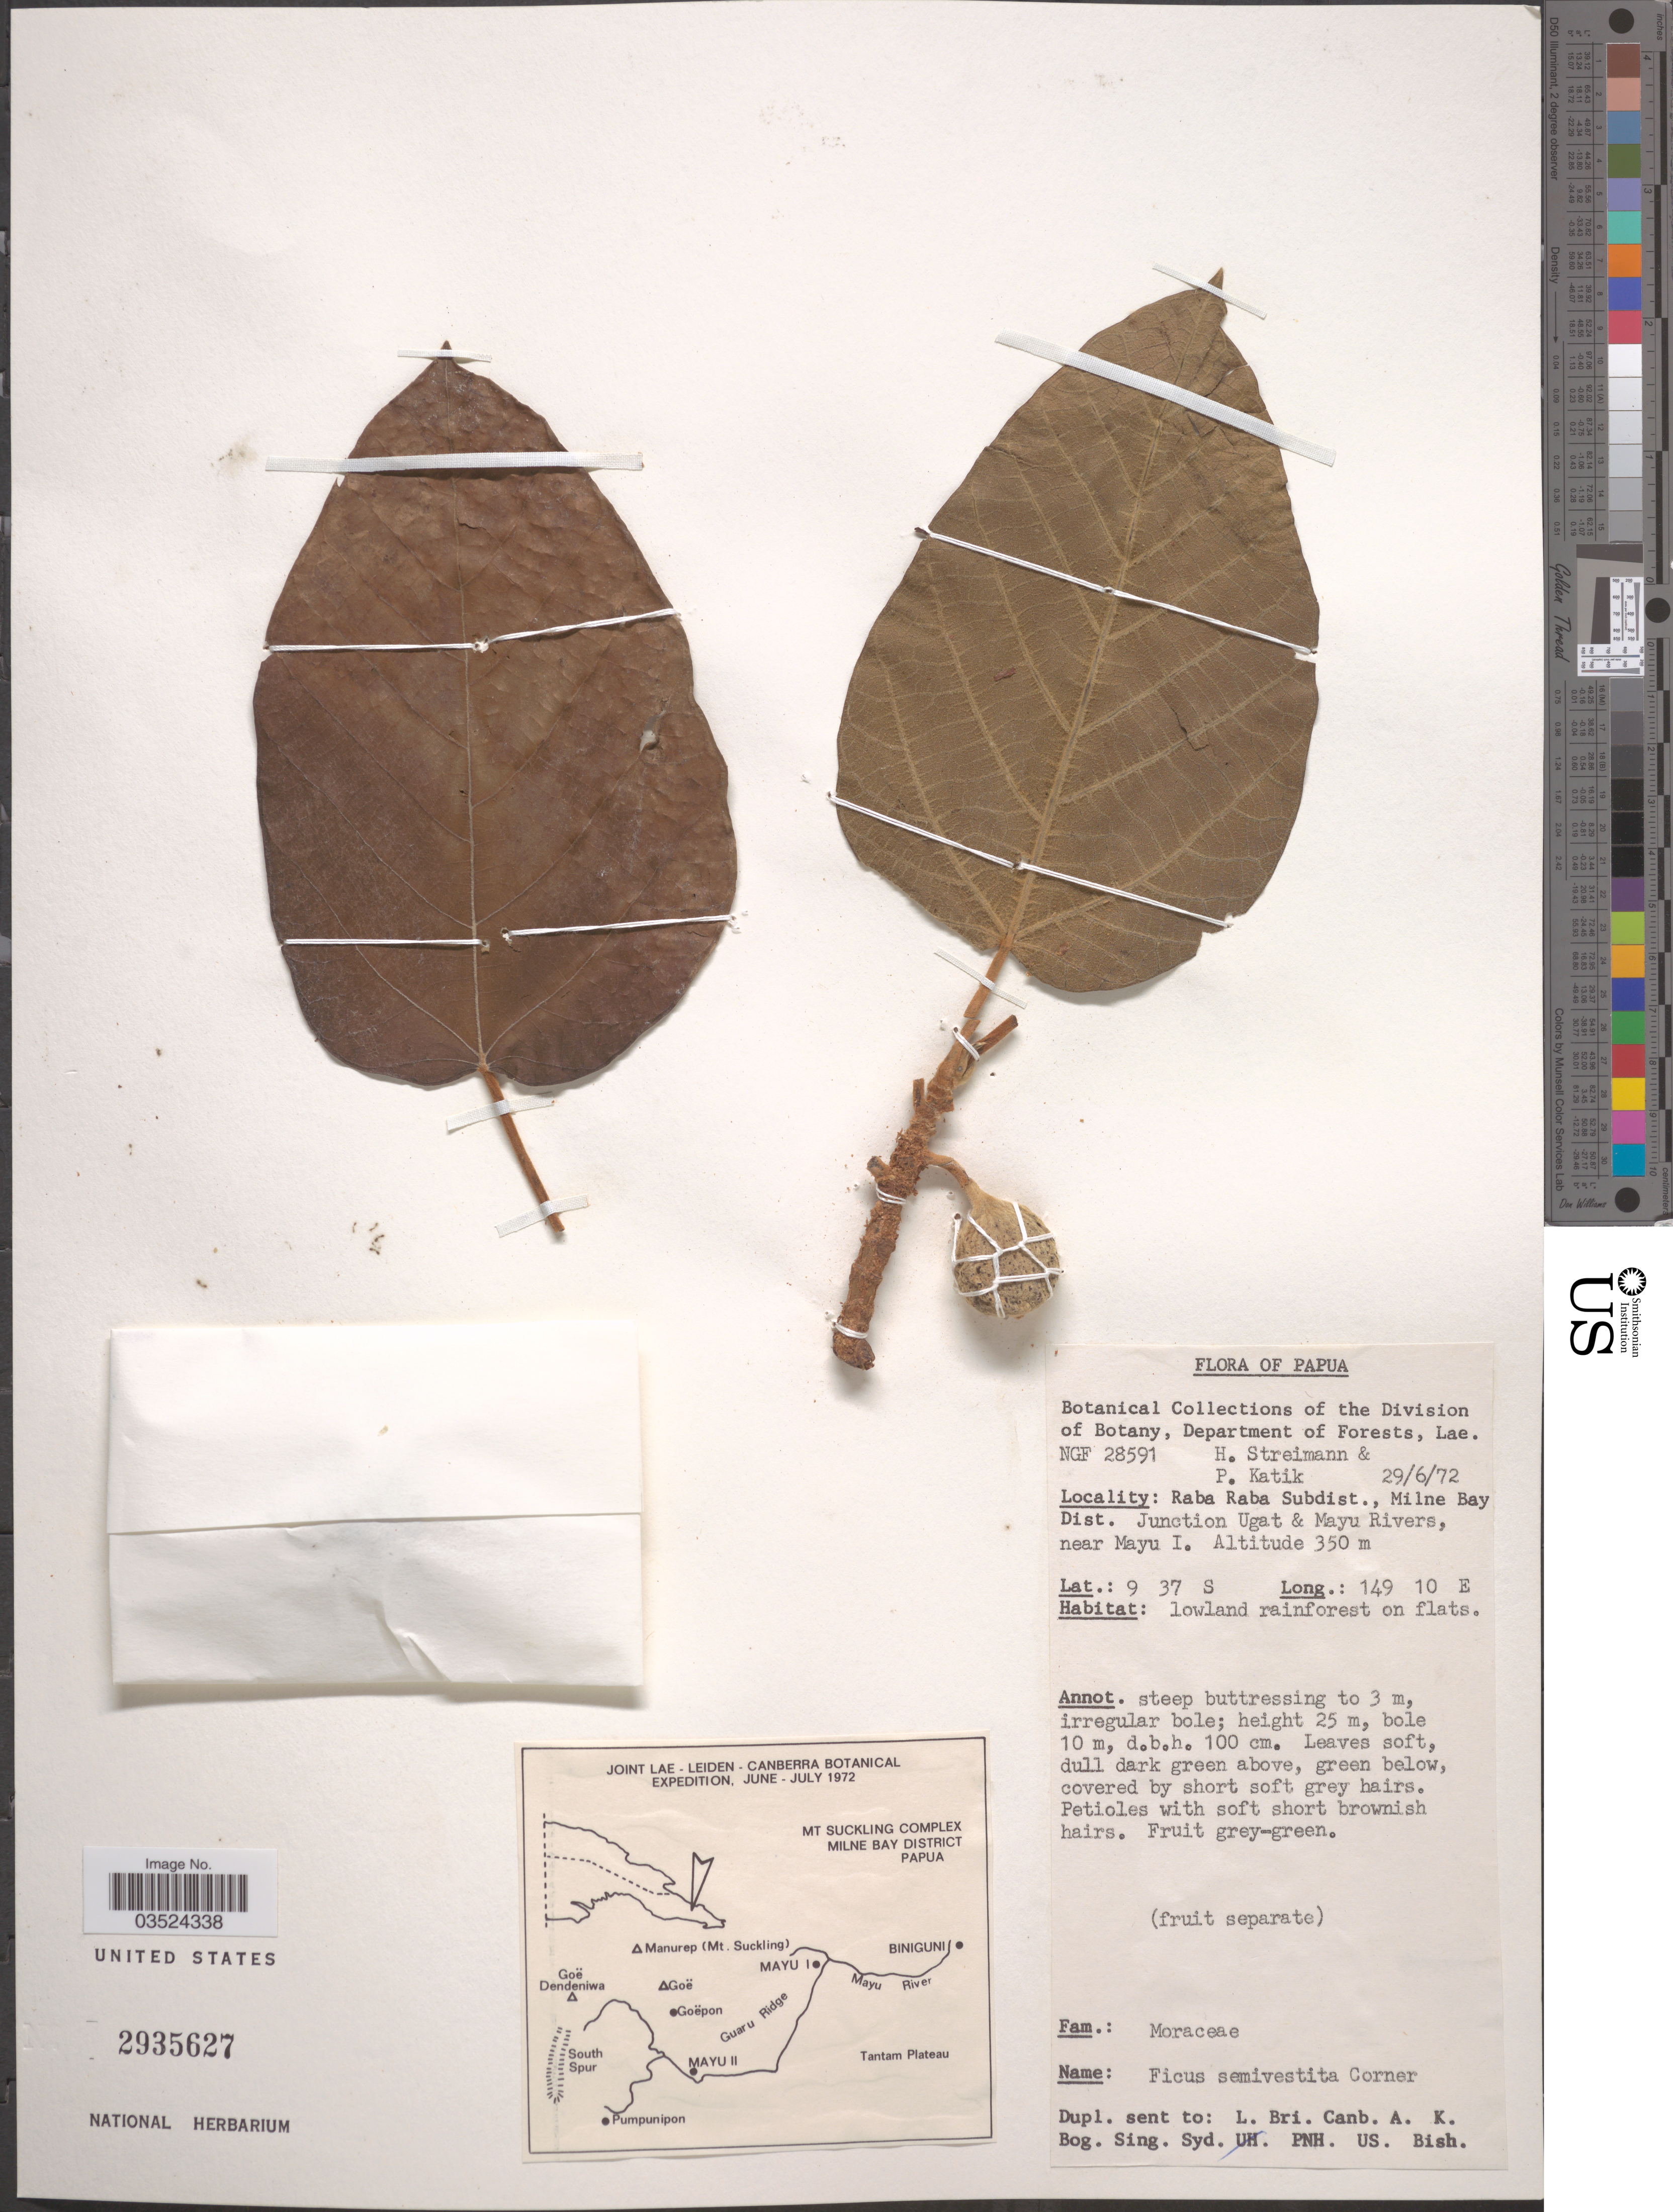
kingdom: Plantae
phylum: Tracheophyta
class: Magnoliopsida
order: Rosales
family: Moraceae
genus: Ficus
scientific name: Ficus semivestita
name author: Corner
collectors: H. Streimann & P. Katik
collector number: NGF 28591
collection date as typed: Transcribed d/m/y: 29/6/72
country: Papua New Guinea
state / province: Milne Bay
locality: Papua. Mt Suckling Complex.? Papua. Raba Raba Subdist., Milne Bay Dist. Junction Ugat & Mayu Rivers, near Mayu I.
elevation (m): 350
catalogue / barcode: US 2935627